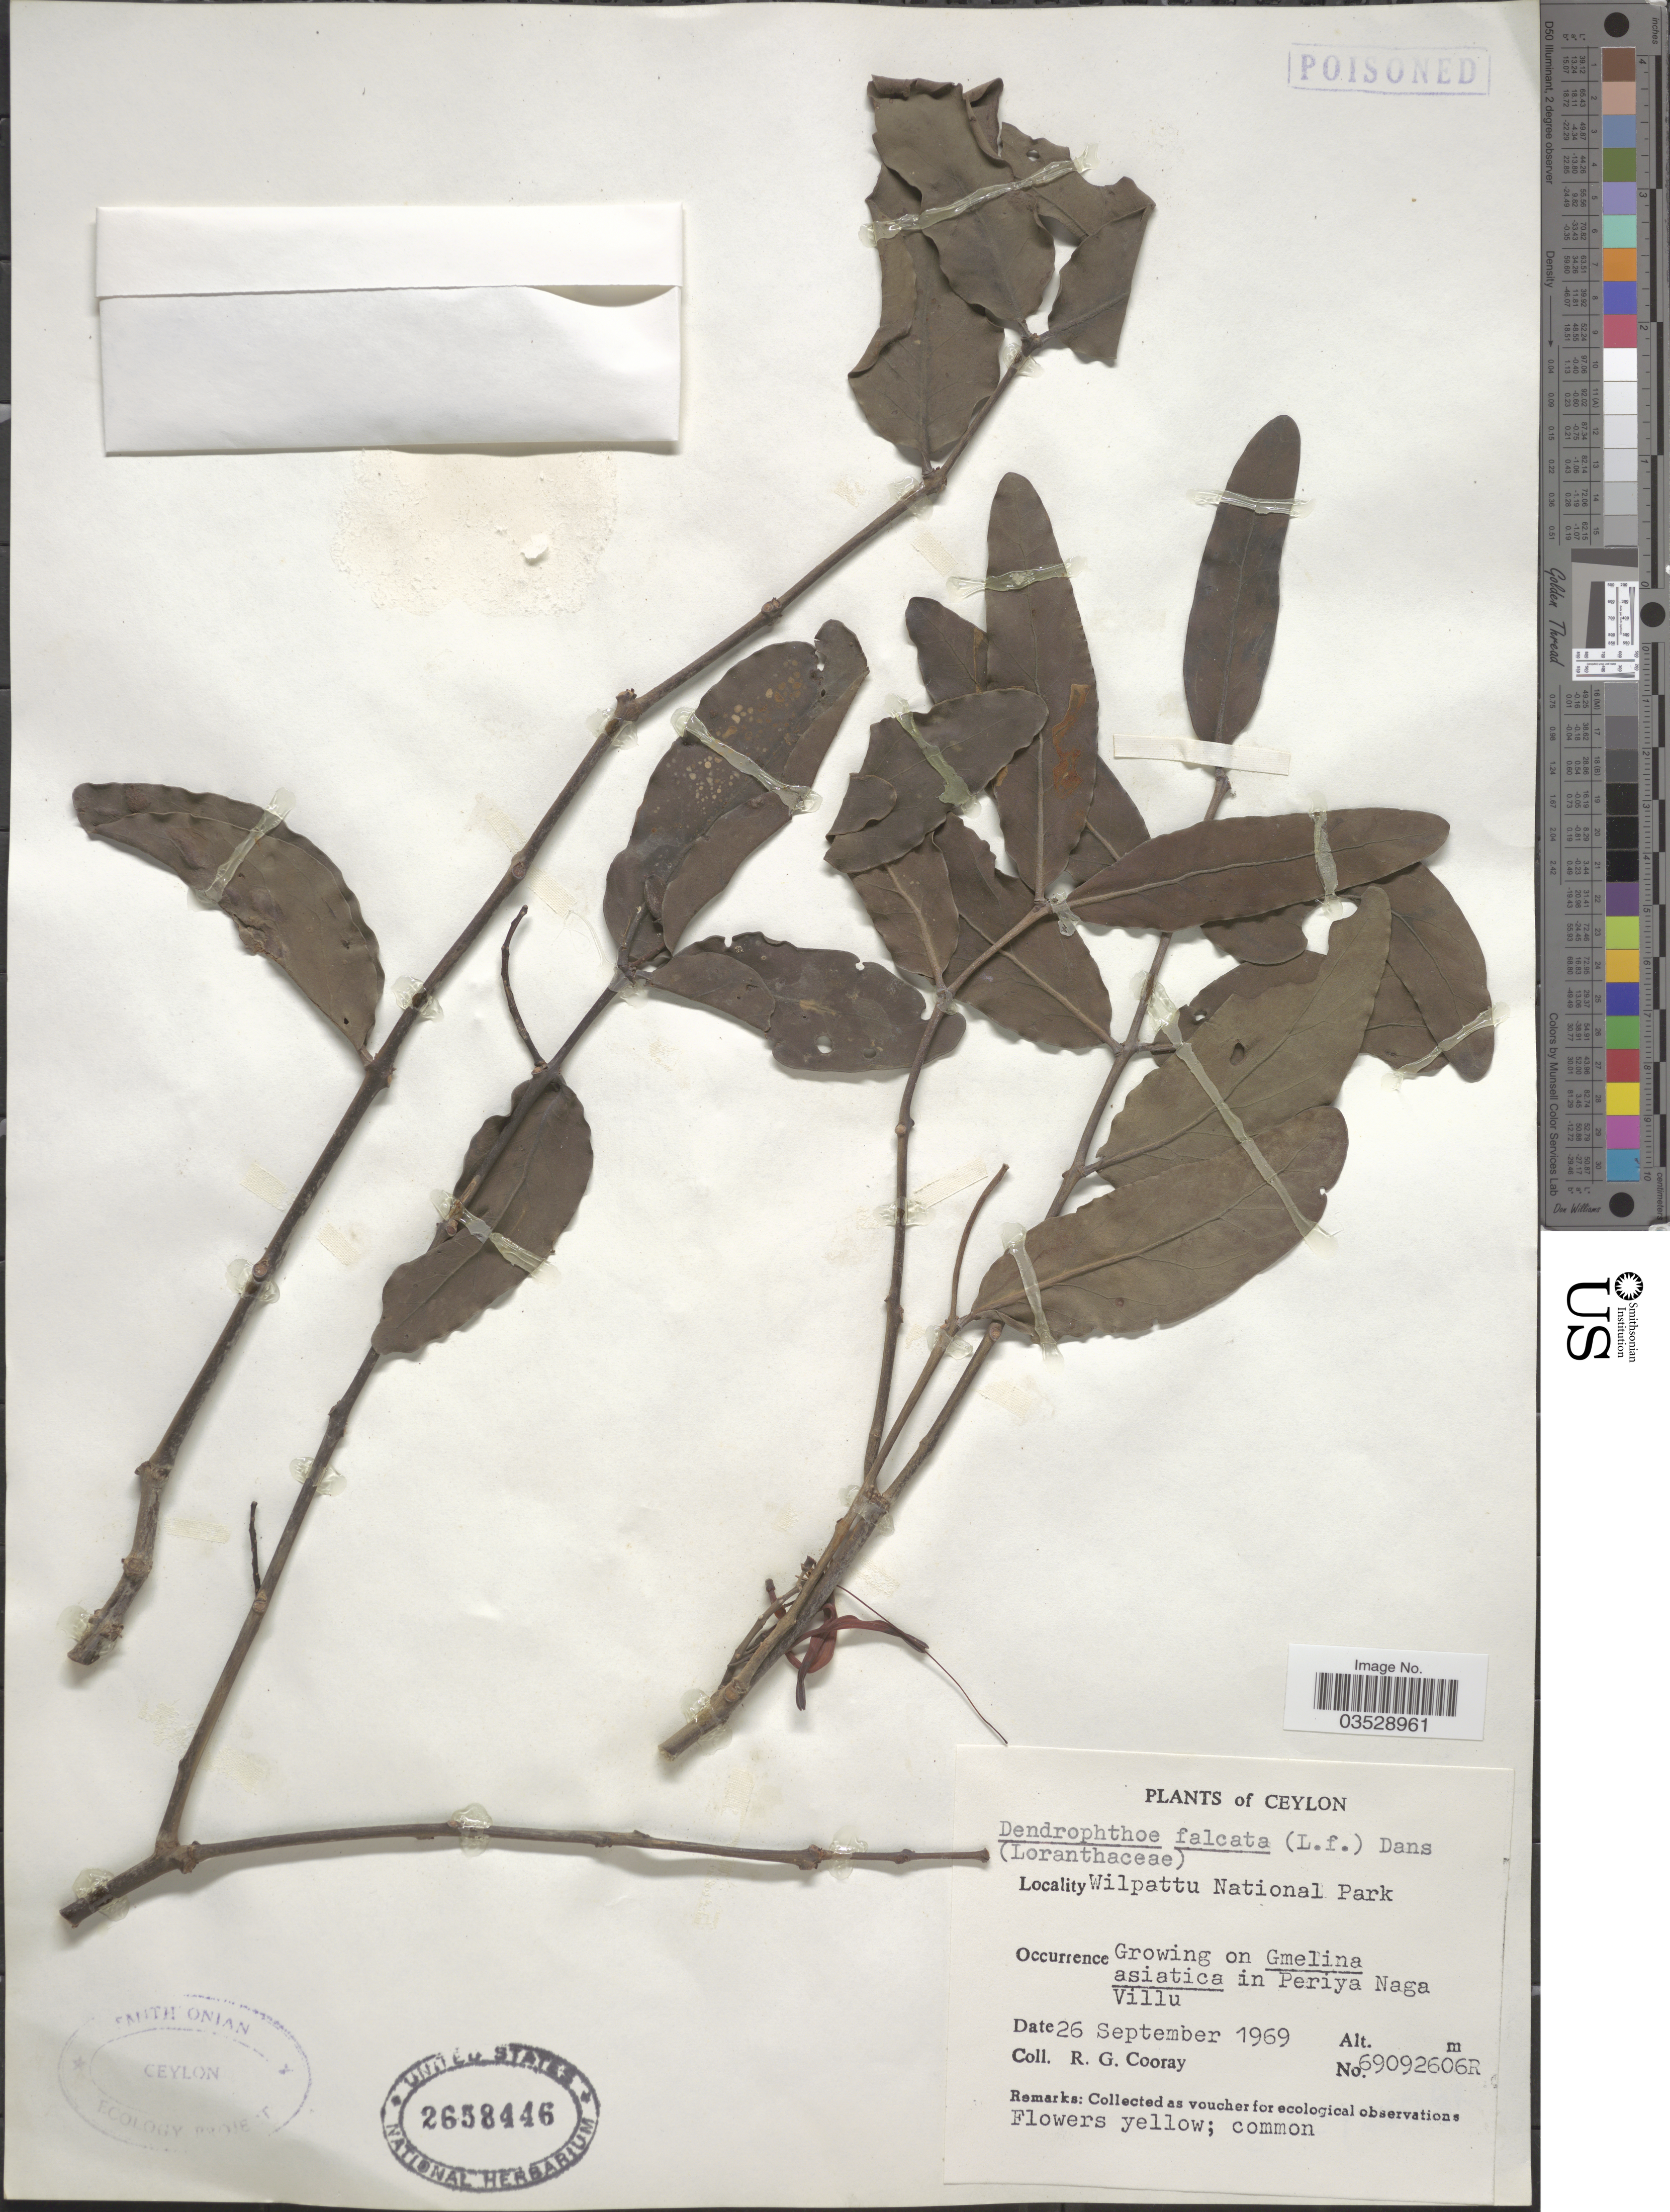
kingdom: Plantae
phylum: Tracheophyta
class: Magnoliopsida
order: Santalales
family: Loranthaceae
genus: Dendrophthoe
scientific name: Dendrophthoe falcata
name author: (L. f.) Ettingsh.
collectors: R. Cooray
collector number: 69092606R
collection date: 1969-09-26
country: Sri Lanka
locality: Ceylon. Wilpattu National Park. In Periya Naga Villu.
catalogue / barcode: US 2658446